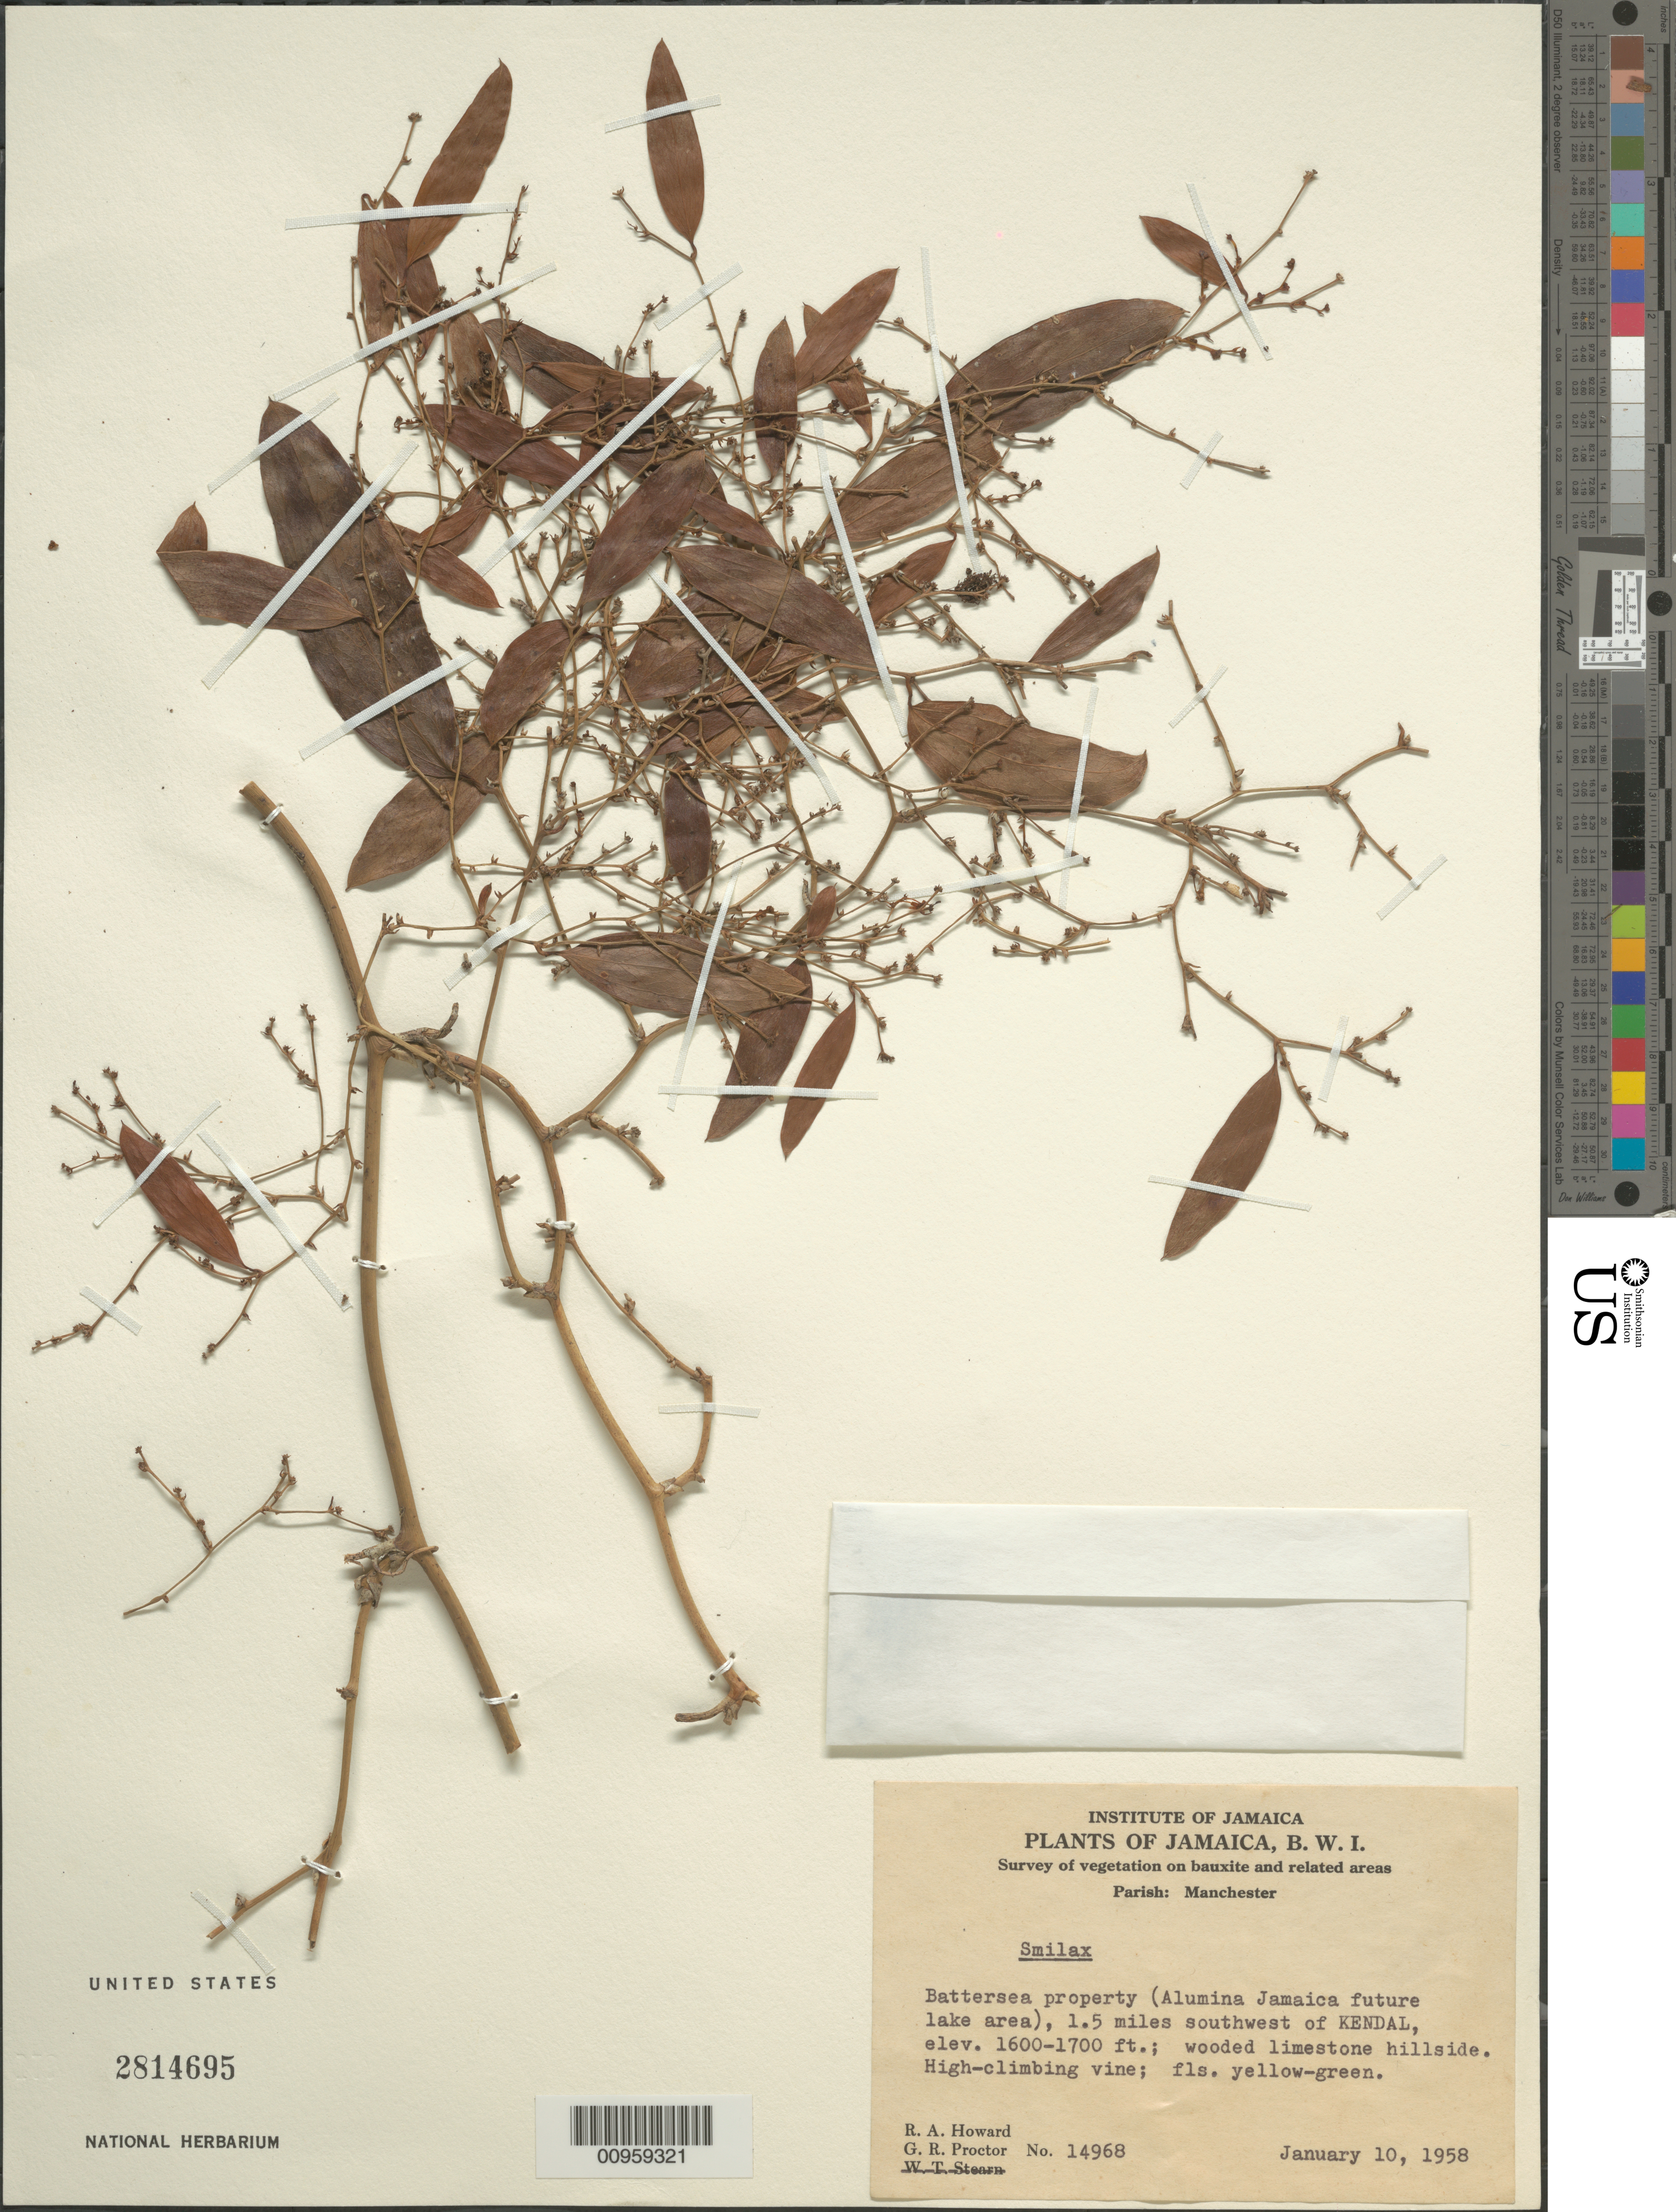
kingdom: Plantae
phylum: Tracheophyta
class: Liliopsida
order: Liliales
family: Smilacaceae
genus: Smilax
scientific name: Smilax sp.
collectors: R. A. Howard & G. R. Proctor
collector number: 14968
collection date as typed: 10 Jan 1958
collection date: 1958-01-10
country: Jamaica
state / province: Manchester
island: Jamaica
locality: Battersea Property (Alumina Jamaica future lake area), 1.5 miles SW of Kendal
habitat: Wooded limestone hillside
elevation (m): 488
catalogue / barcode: US 2814695